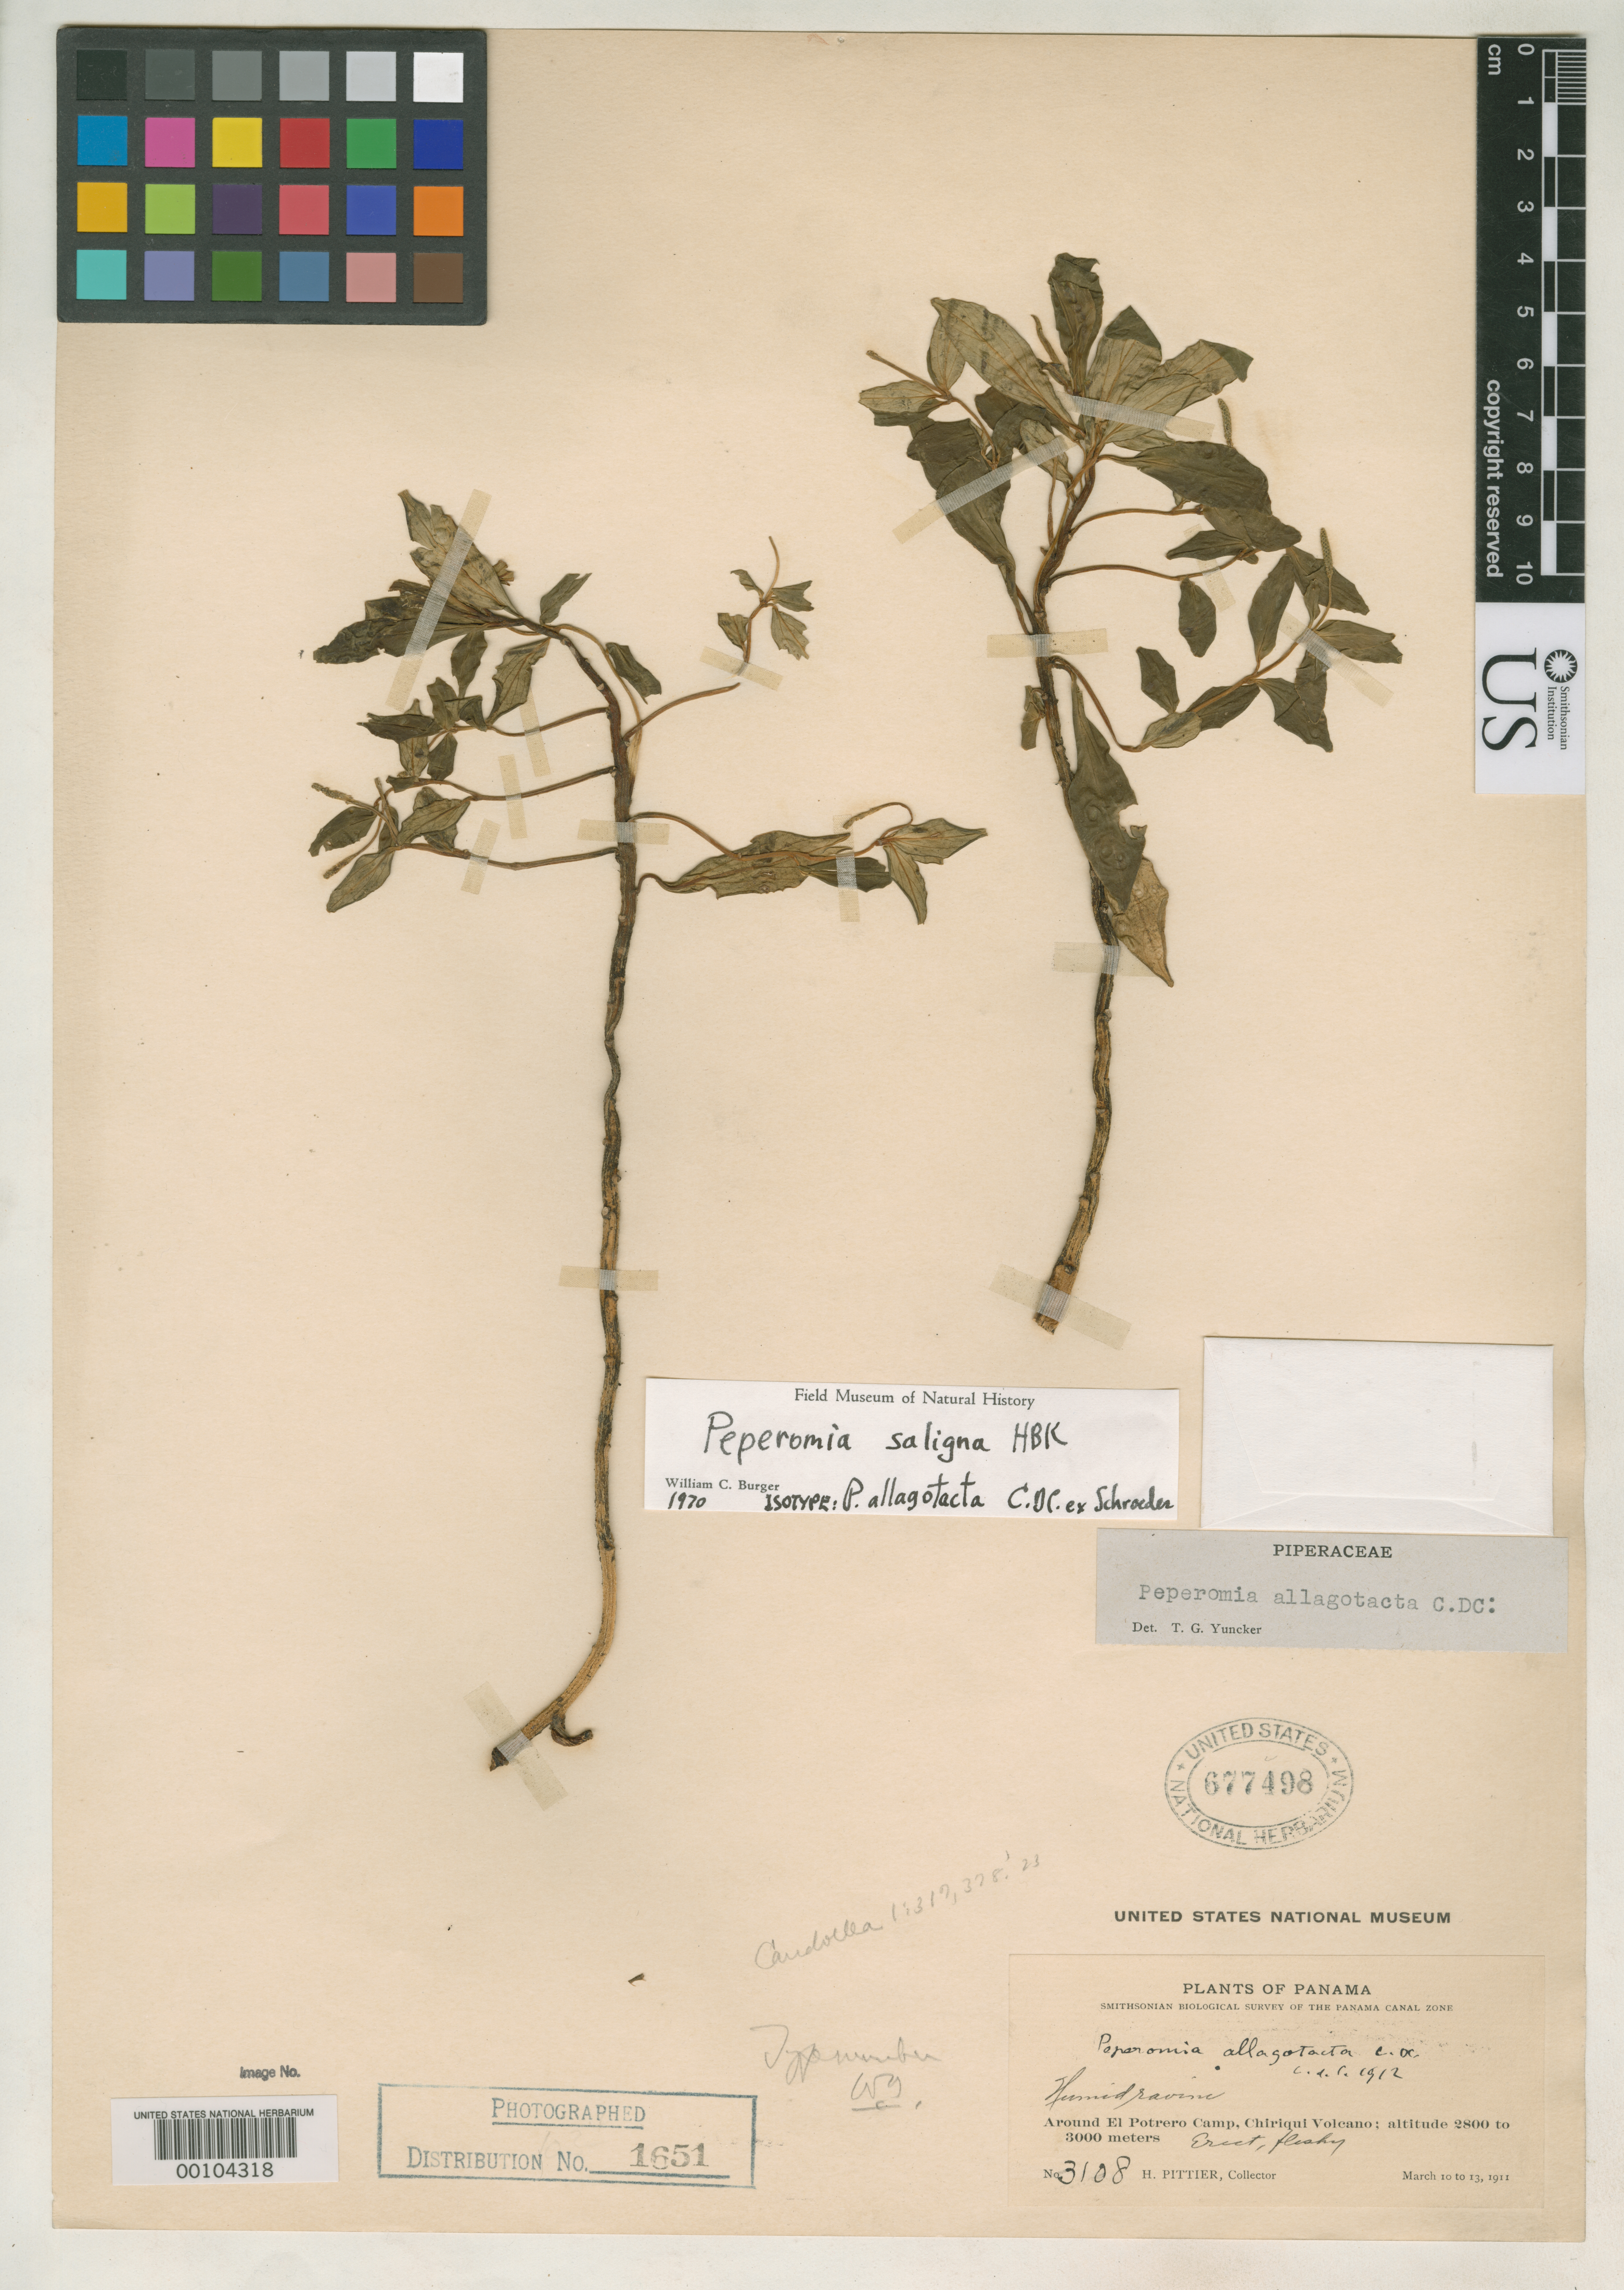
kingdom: Plantae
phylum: Tracheophyta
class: Magnoliopsida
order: Piperales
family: Piperaceae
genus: Peperomia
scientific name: Peperomia allagotacta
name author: C. DC.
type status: Isotype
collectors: H. F. Pittier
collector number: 3108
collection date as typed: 10 Mar 1911 to 13 Mar 1911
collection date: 1911-03-10/1911-03-13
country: Panama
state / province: Chiriquí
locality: Chiriqui Volcano, around El Potrero Camp.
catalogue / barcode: US 677498